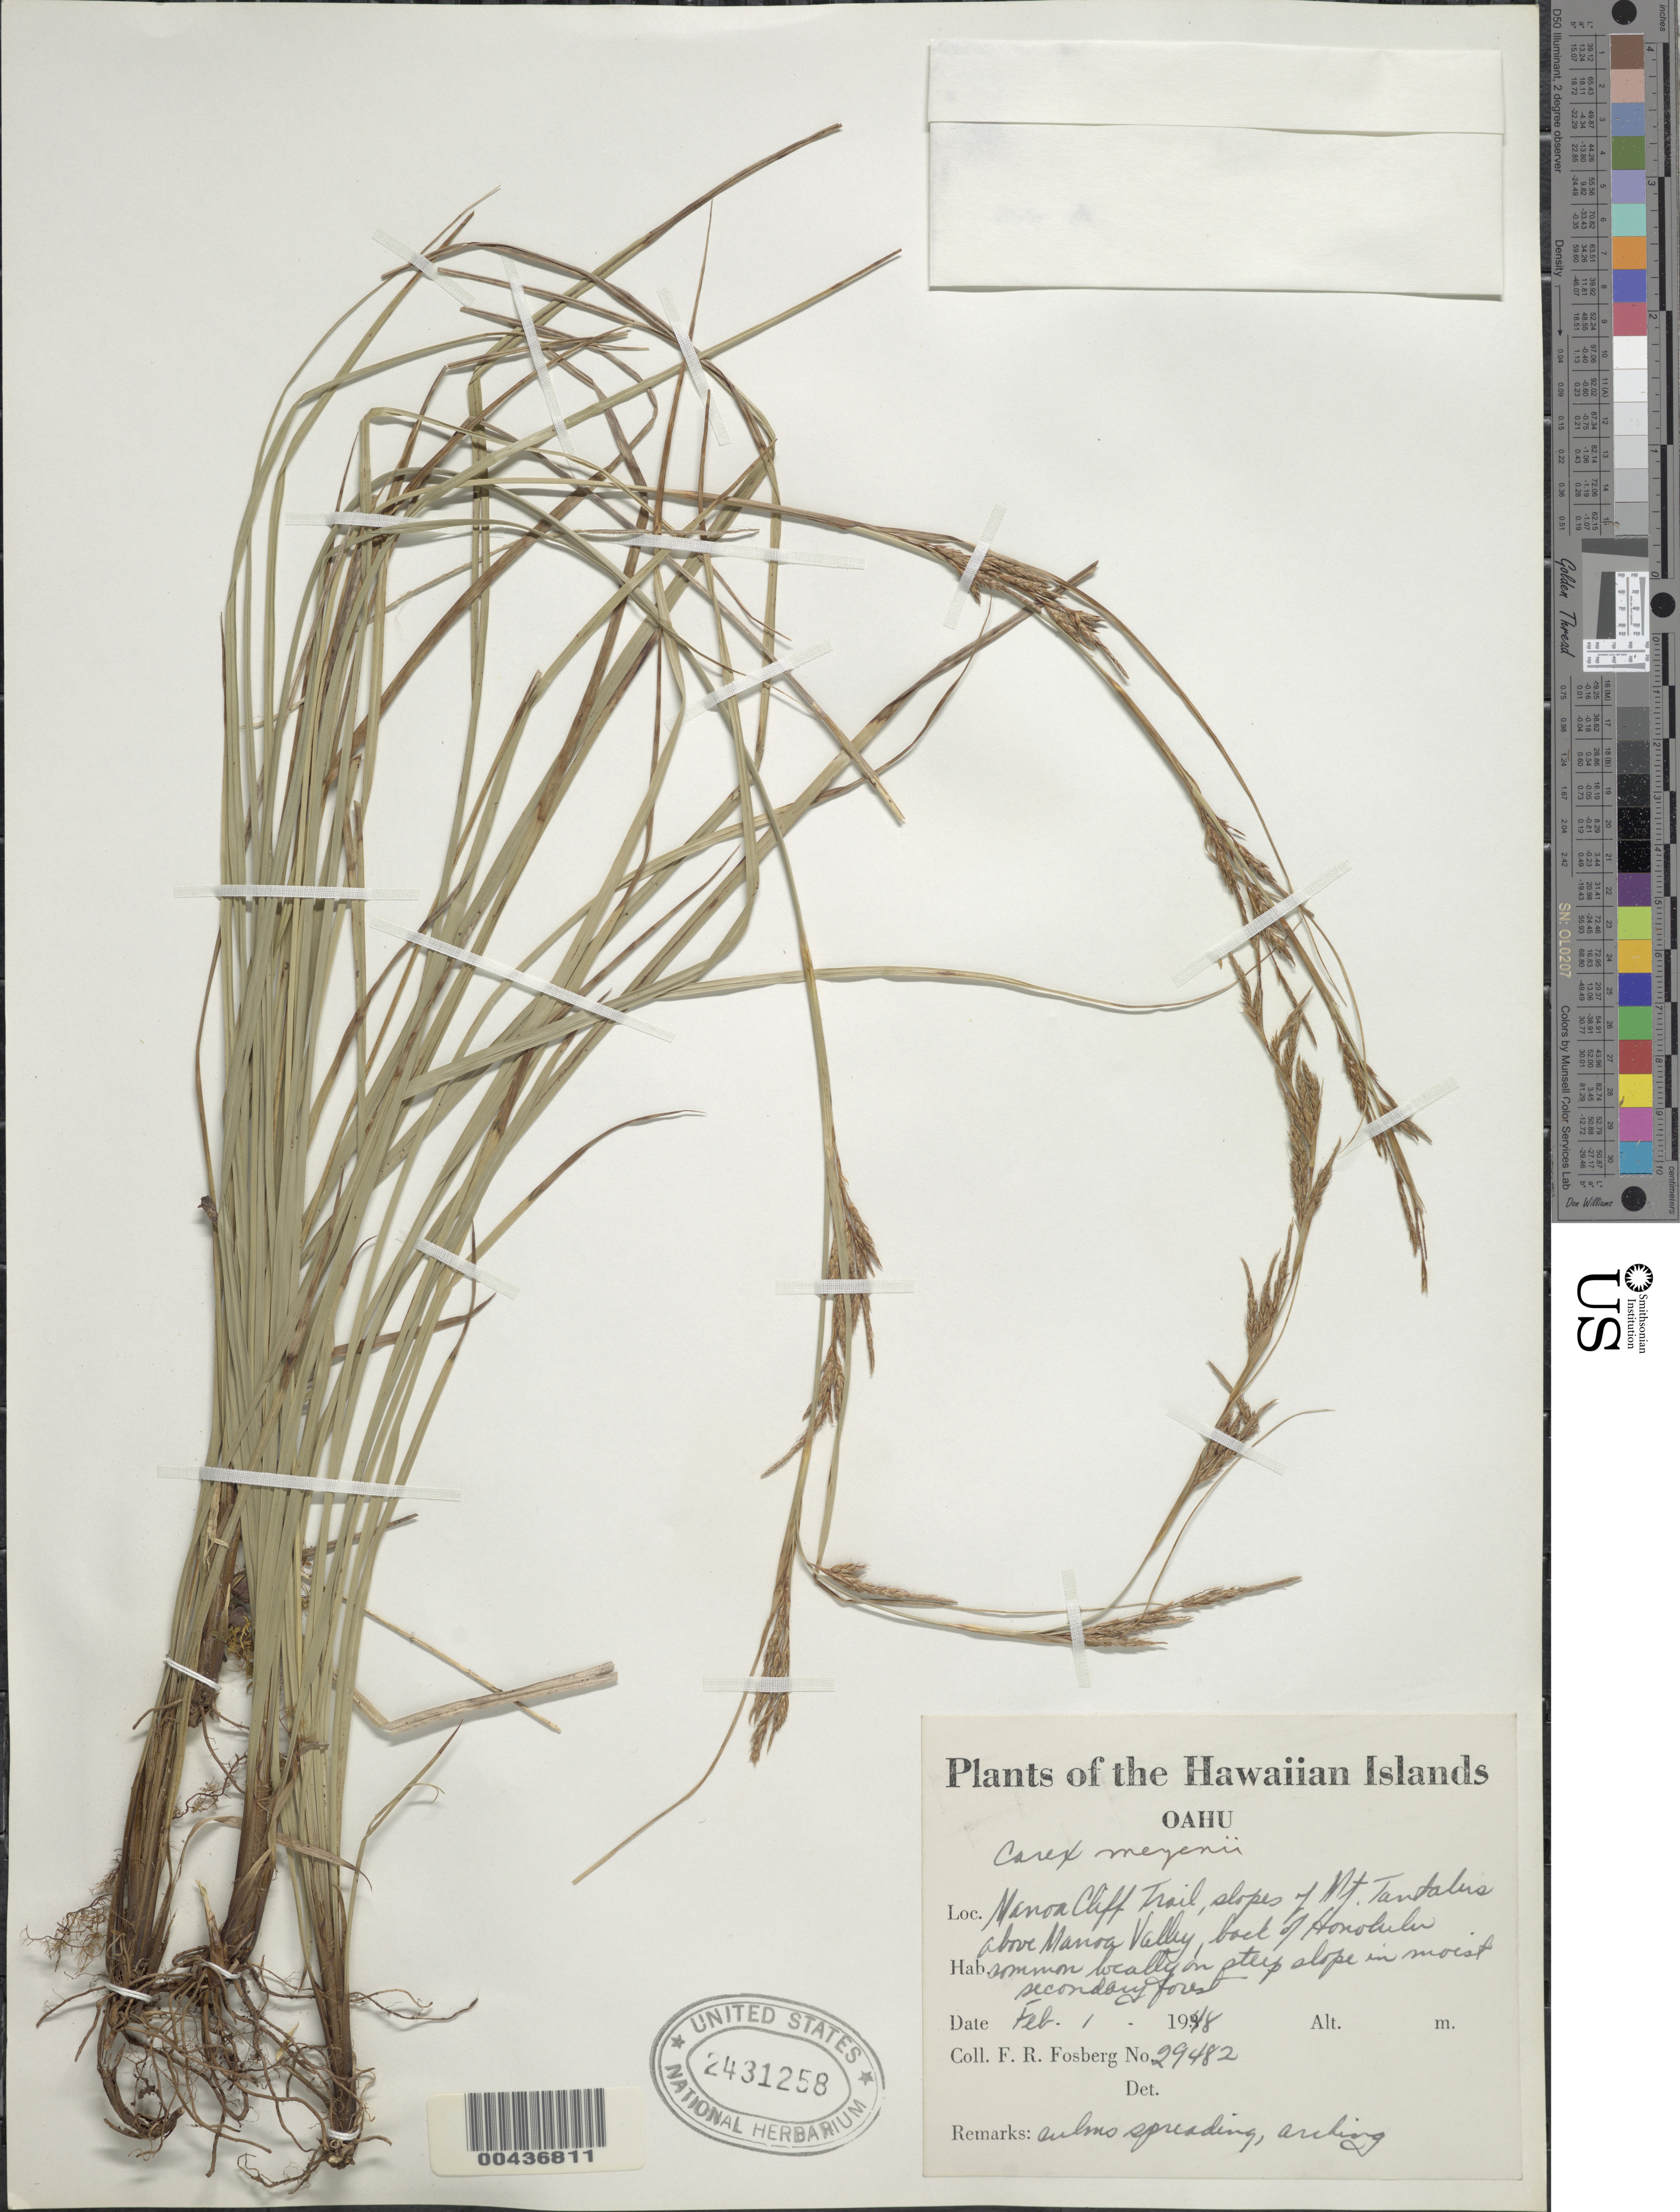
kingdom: Plantae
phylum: Tracheophyta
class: Liliopsida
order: Poales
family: Cyperaceae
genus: Carex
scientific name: Carex meyenii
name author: Nees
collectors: F. R. Fosberg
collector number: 29482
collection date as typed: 1 Feb 1948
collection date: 1948-02-01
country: United States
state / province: Hawaii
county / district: Honolulu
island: Oahu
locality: Manoa Cliff Trail, slopes of Mt. Tantalus, above Manoa Valley, back of Honolulu, Oahu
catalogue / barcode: US 2431258